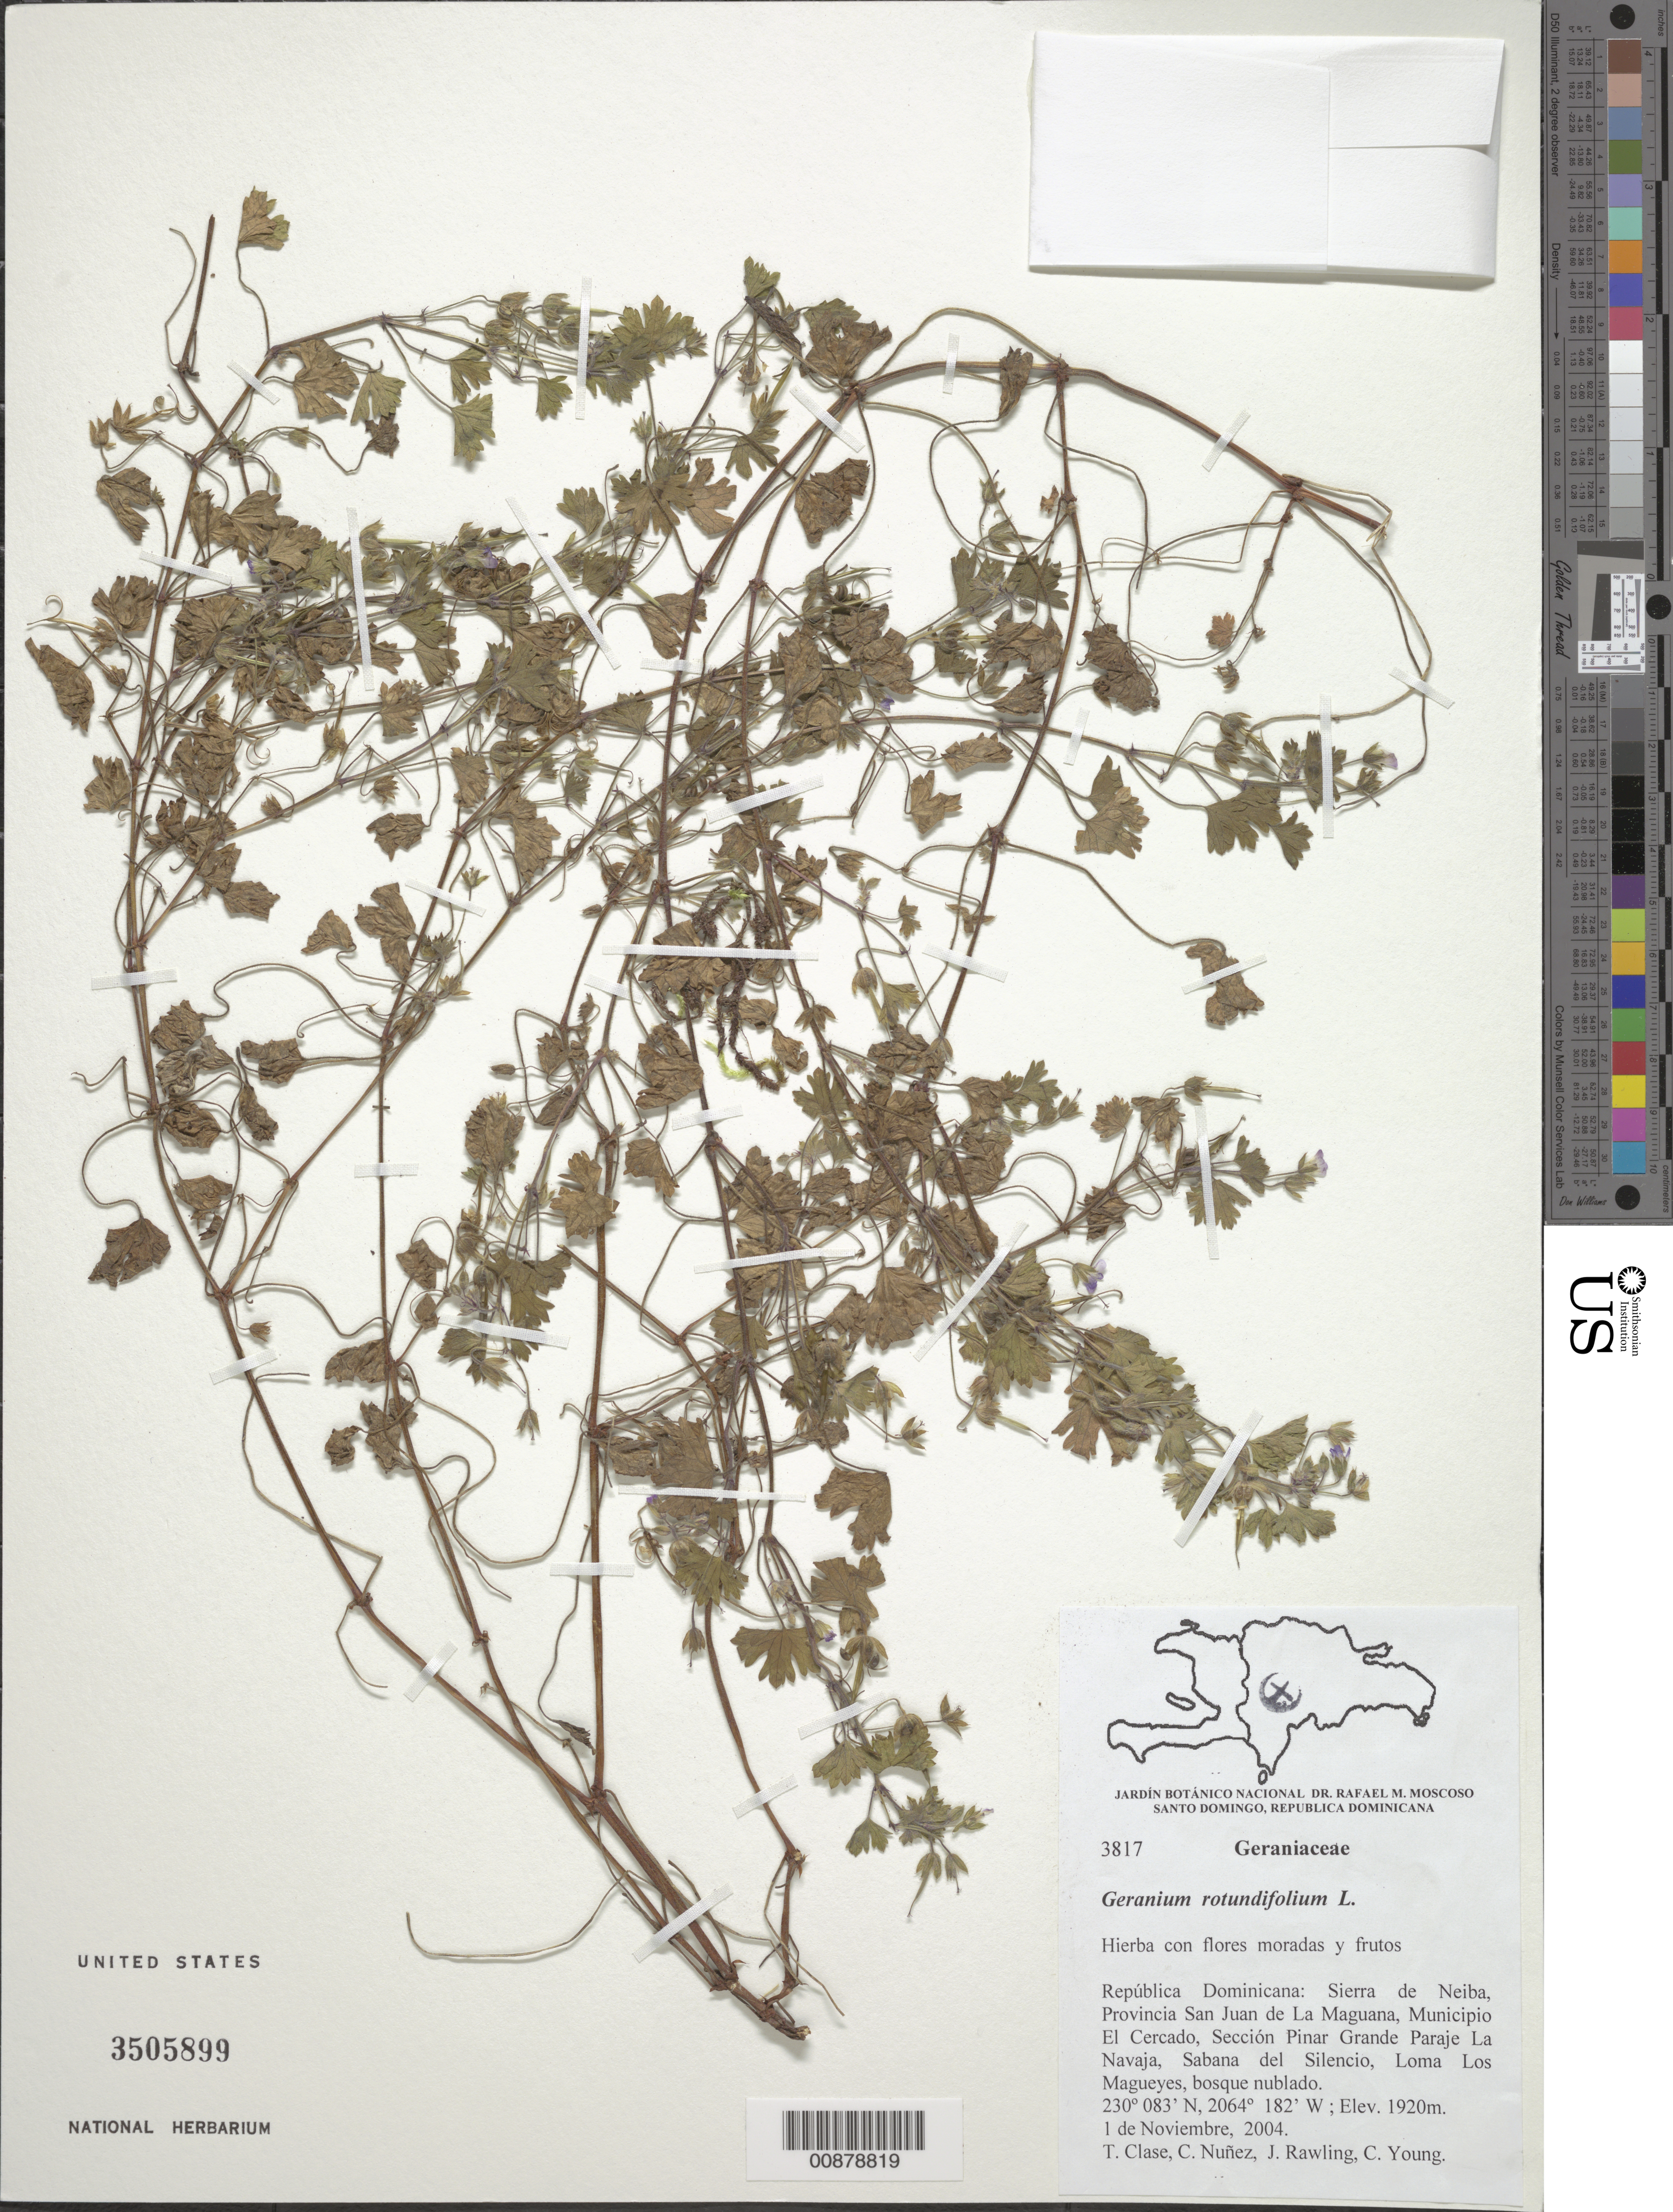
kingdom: Plantae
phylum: Tracheophyta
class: Magnoliopsida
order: Geraniales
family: Geraniaceae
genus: Geranium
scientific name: Geranium rotundifolium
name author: L.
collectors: T. Clase, C. Nunez, J. Rawling & C. Young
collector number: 3817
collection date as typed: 01 Nov 2004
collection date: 2004-11-01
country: Dominican Republic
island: Hispaniola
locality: Sierra de Neiba, Prov. San Juan de La Maguana, Mun. El Cercado, Sección Pinar Grande Paraje La Navaja, Sabana del Silencio, Loma Los Magueyes.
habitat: Bosque nublado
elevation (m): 1920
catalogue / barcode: US 3505899